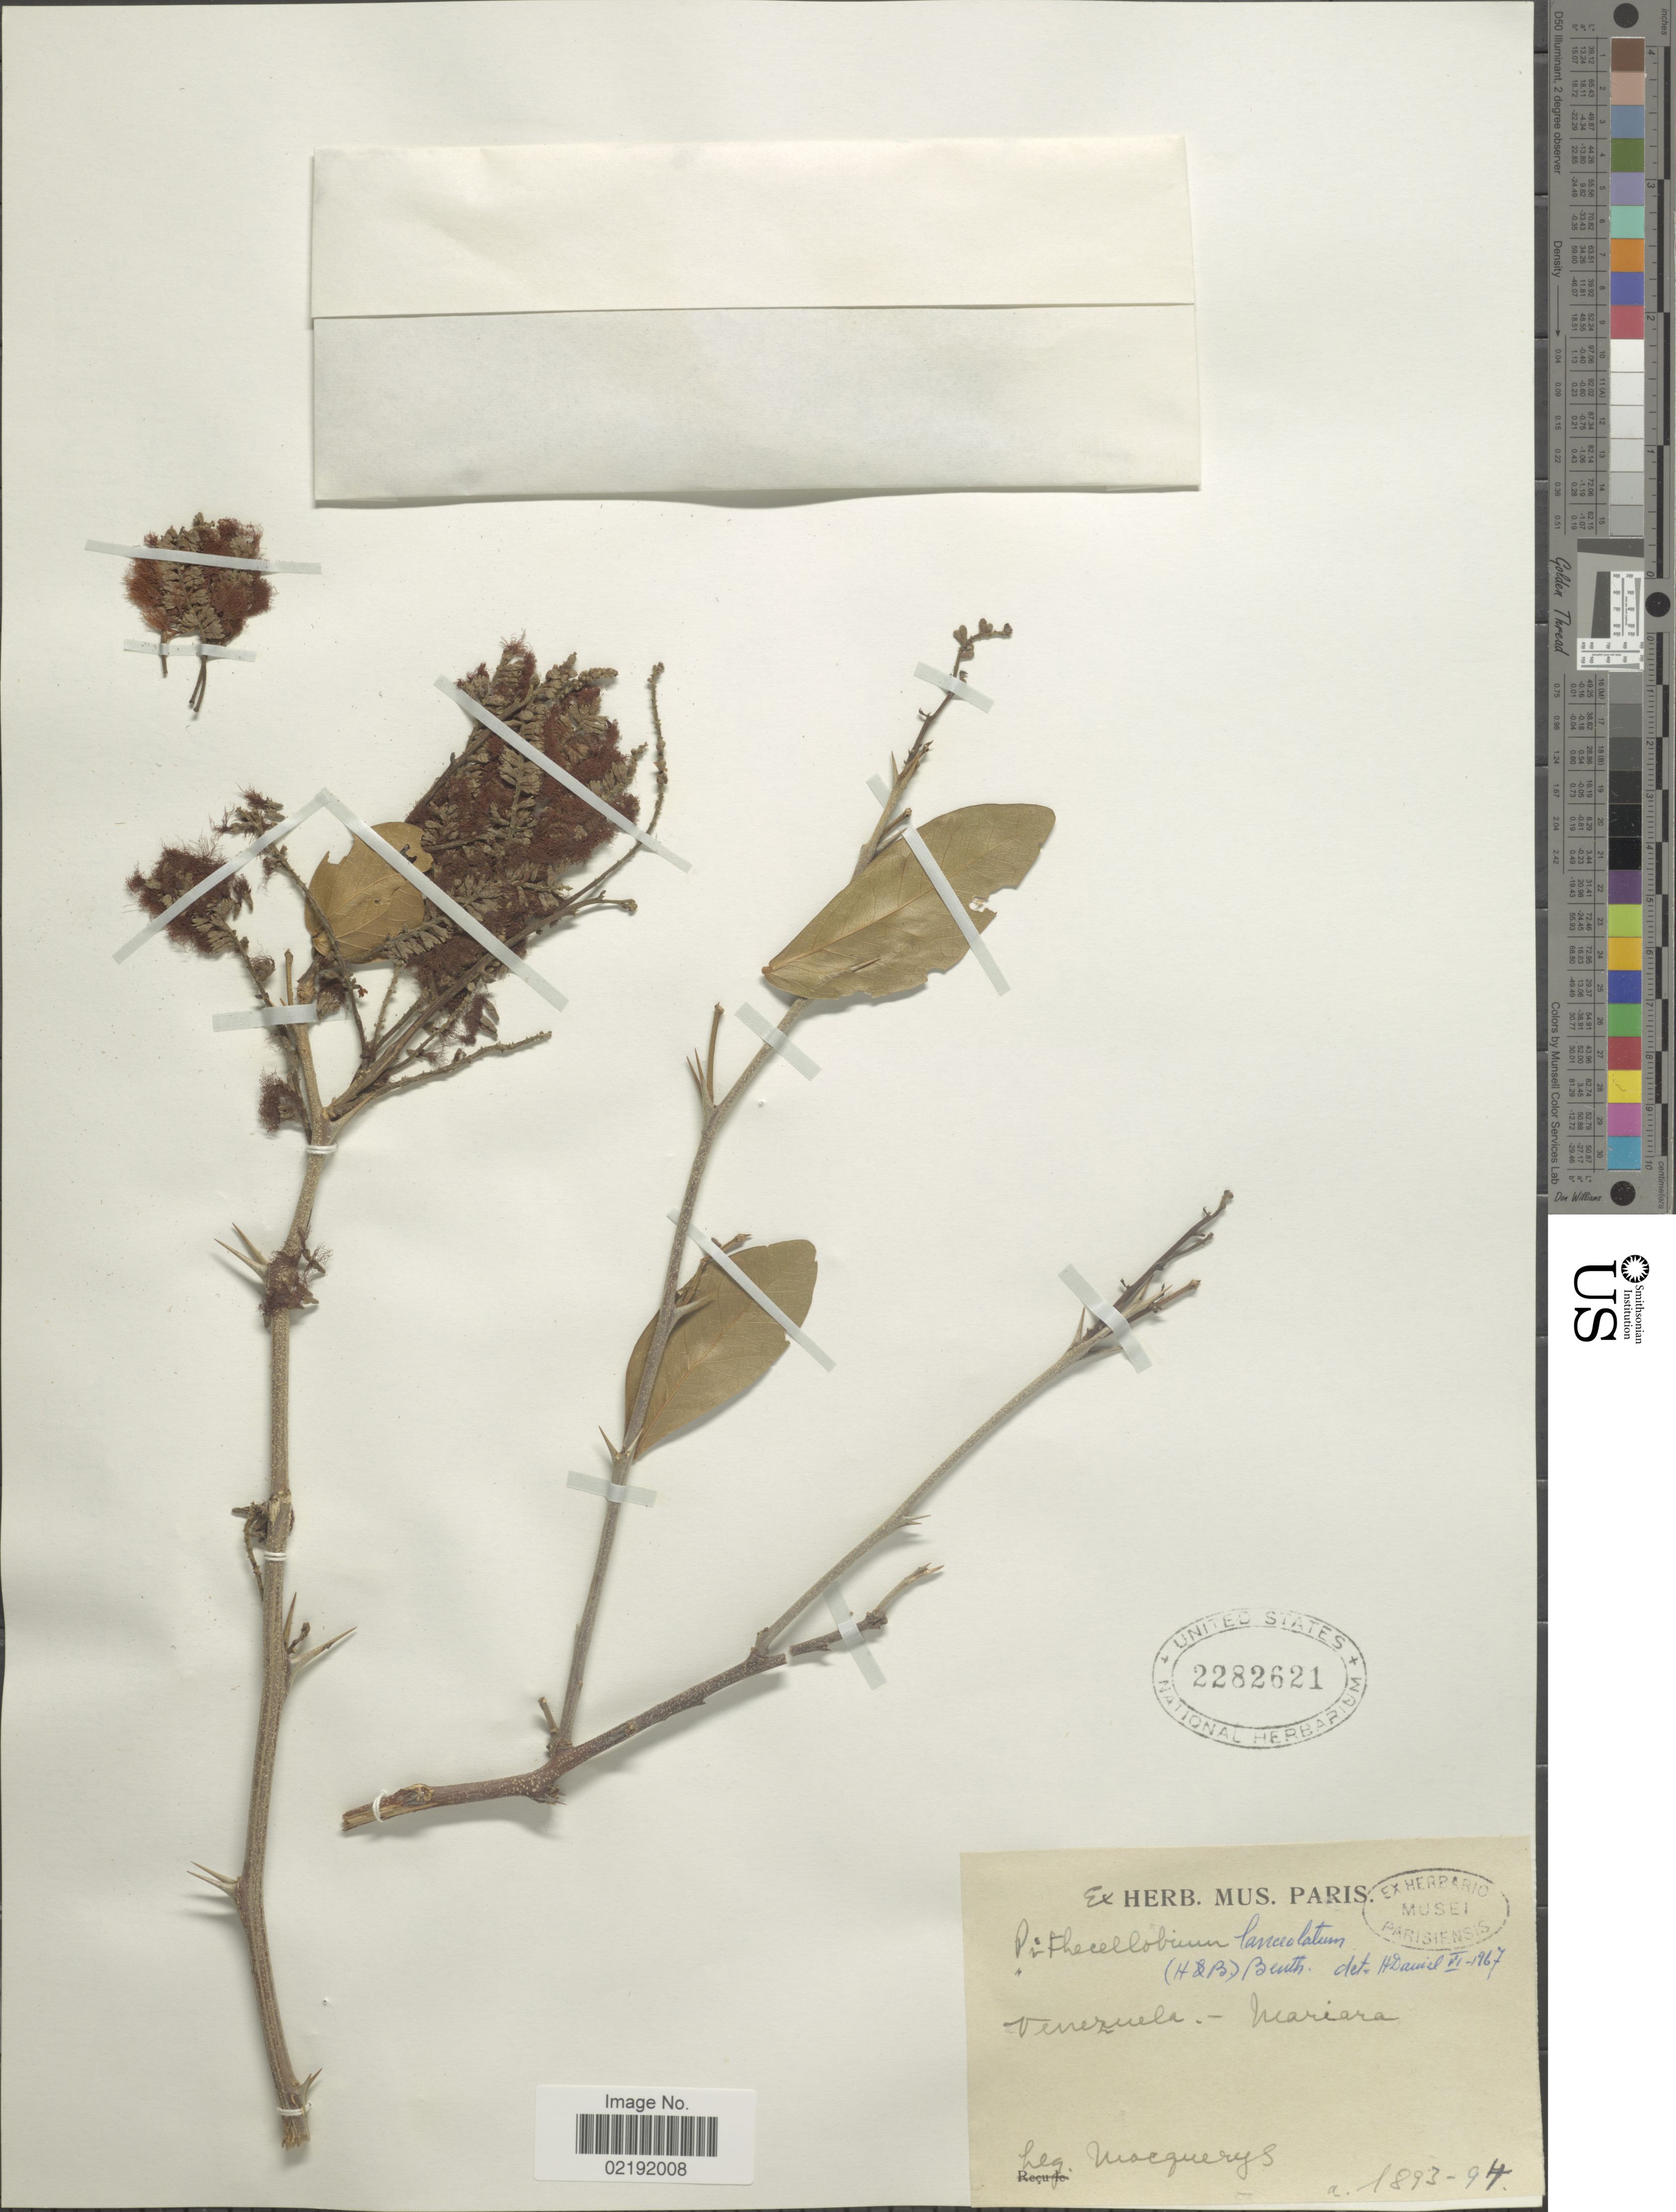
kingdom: Plantae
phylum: Tracheophyta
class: Magnoliopsida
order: Fabales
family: Fabaceae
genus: Pithecellobium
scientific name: Pithecellobium lanceolatum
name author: (Humb. & Bonpl. ex Willd.) Benth.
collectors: A. Mocquerys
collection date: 1893/1894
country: Venezuela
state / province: Carabobo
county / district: Diego Ibarra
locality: Mariara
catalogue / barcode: US 2282621